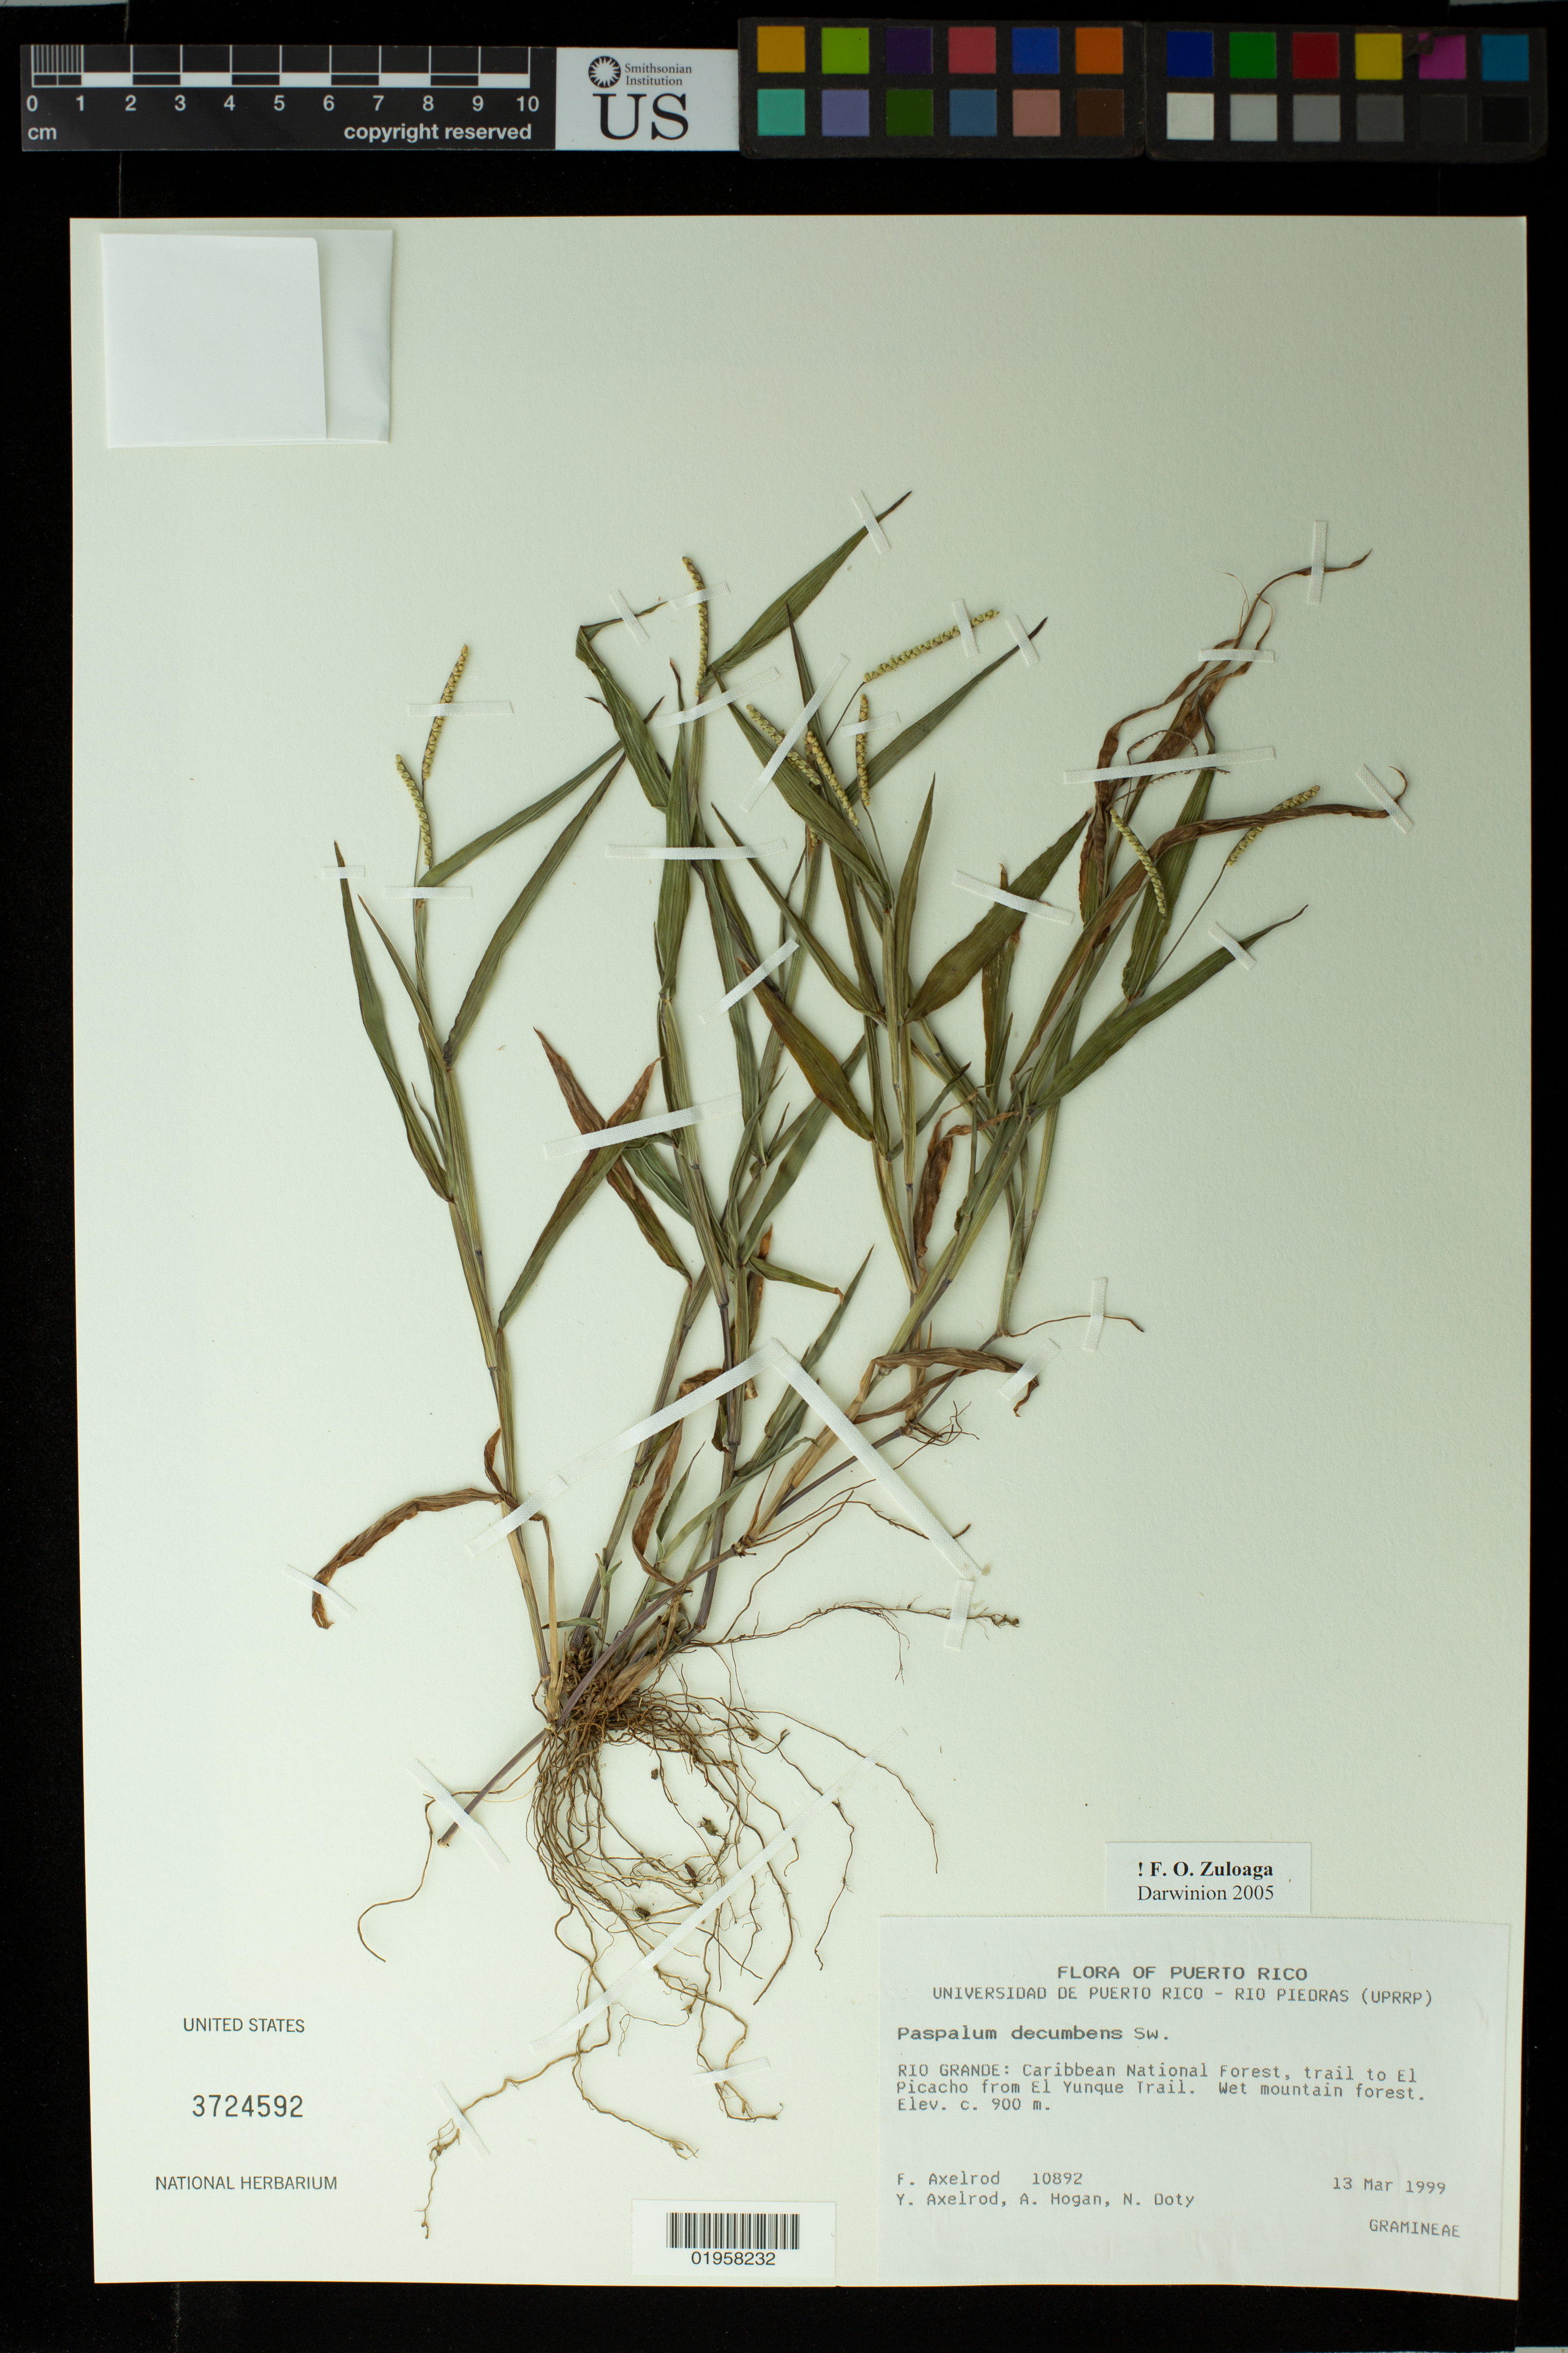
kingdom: Plantae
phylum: Tracheophyta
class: Liliopsida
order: Poales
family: Poaceae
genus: Paspalum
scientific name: Paspalum decumbens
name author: Sw.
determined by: Zuloaga, F. O.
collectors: F. S. Axelrod, Y. Axelrod, A. Hogan & N. Doty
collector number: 10892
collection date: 1999-03-13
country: Puerto Rico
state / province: Río Grande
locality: Caribbean National Forest, trail to El Picacho from El Yunque Trail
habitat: Wet mountain forest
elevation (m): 900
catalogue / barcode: US 3724592